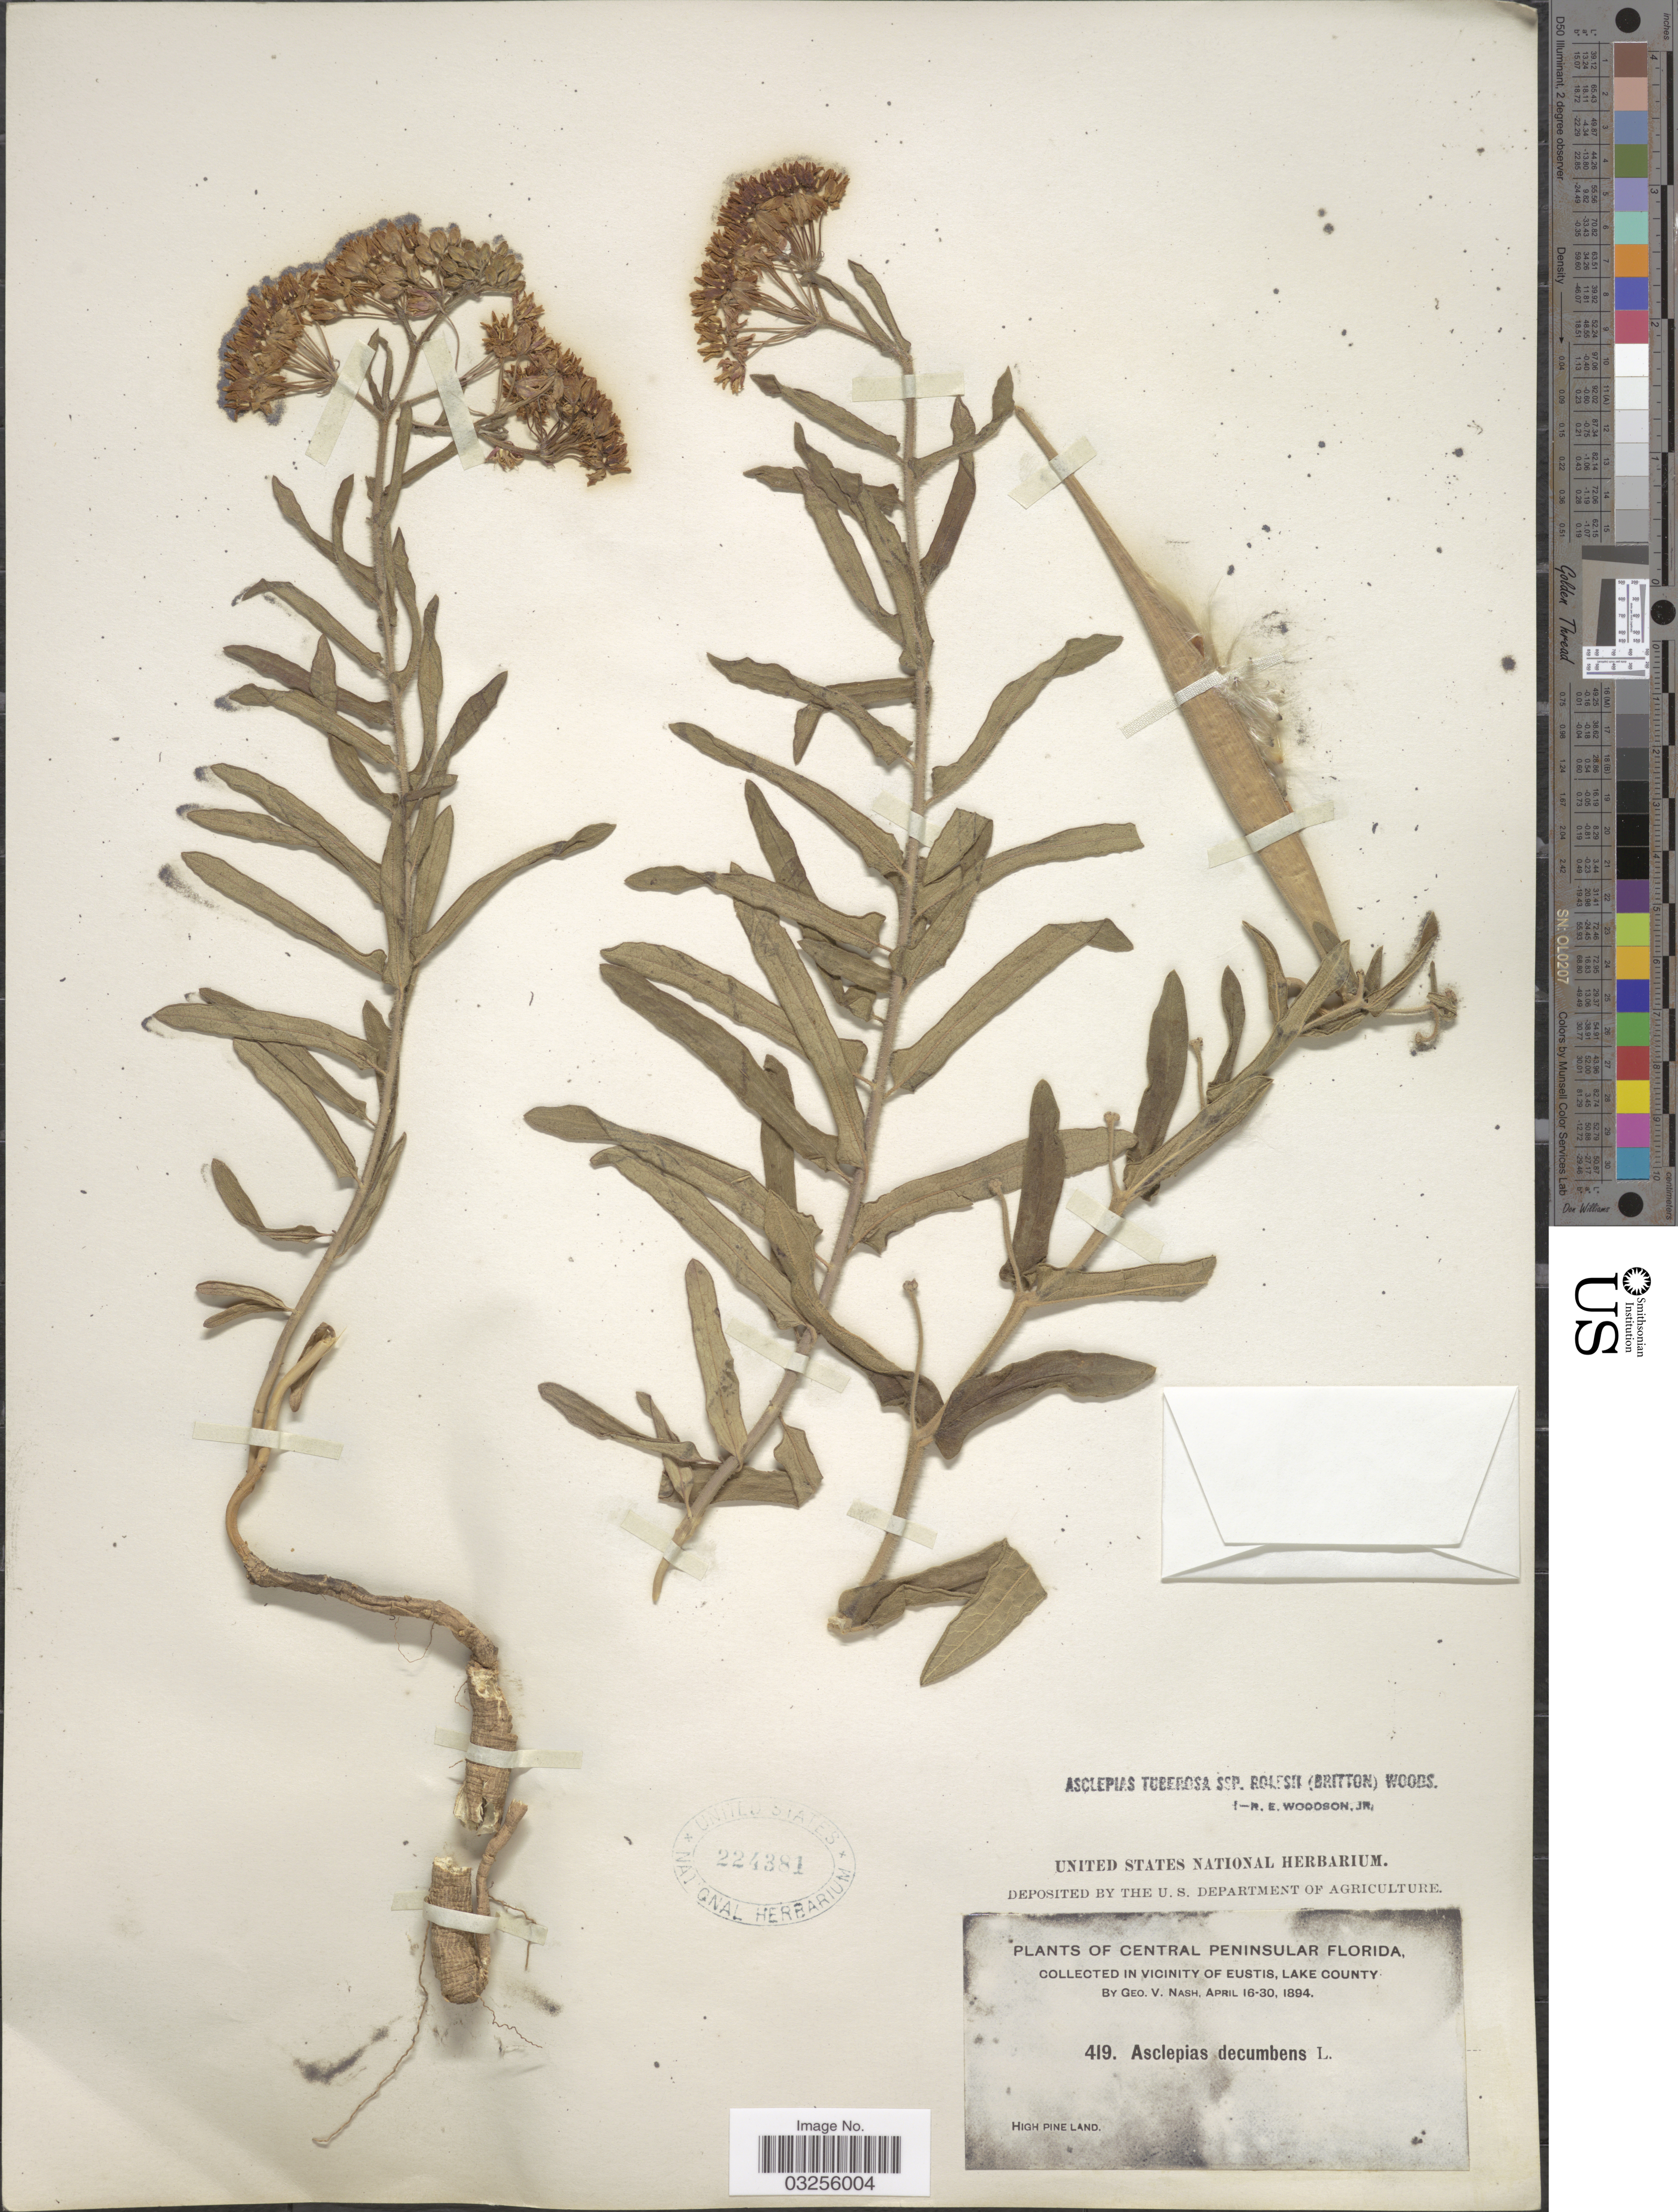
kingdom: Plantae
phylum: Tracheophyta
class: Magnoliopsida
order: Gentianales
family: Apocynaceae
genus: Asclepias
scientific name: Asclepias tuberosa var. rolfsii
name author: ( ex Vail) Shinners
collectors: G. V. Nash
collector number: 419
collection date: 1894-04-16/1894-04-30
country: United States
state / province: Florida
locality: Central Peninsular Florida. In Vicinity of Eustis, Lake County. High Pine Land.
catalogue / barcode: US 224381